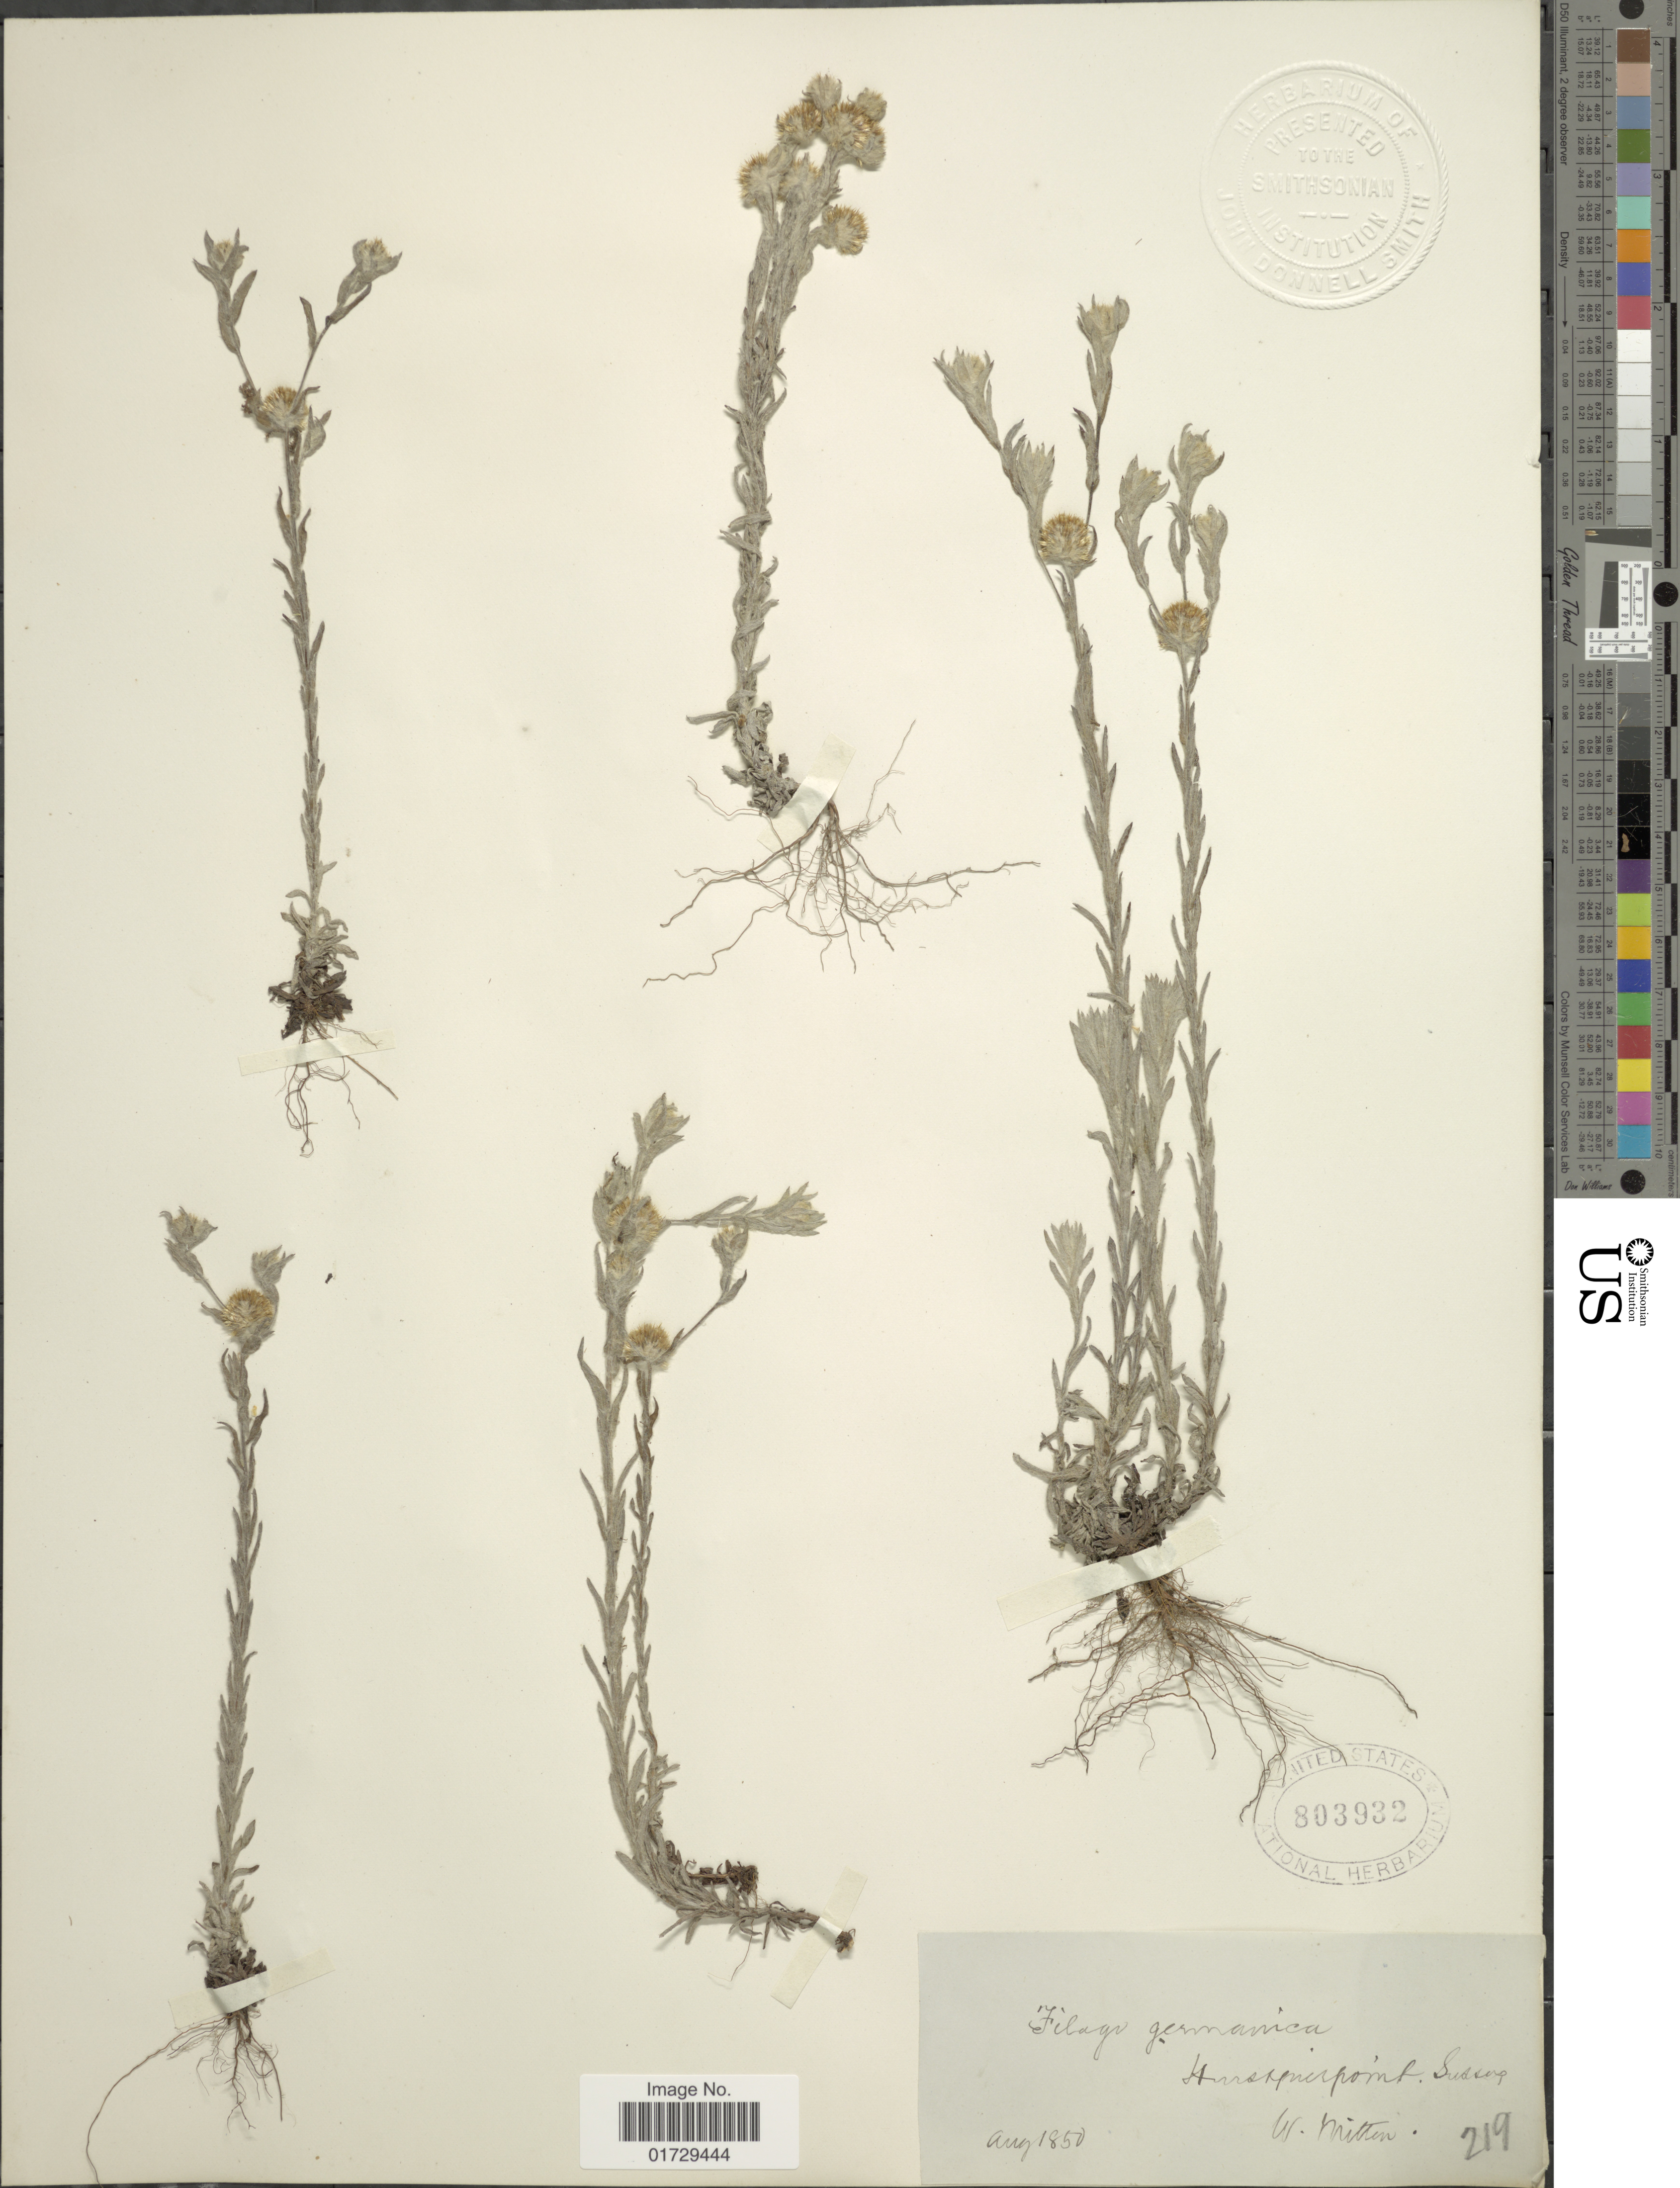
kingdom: Plantae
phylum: Tracheophyta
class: Magnoliopsida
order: Asterales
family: Asteraceae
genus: Filago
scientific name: Filago germanica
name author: (L.) Huds.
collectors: W. Mitten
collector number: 219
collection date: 1850-08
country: United Kingdom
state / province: England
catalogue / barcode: US 803932